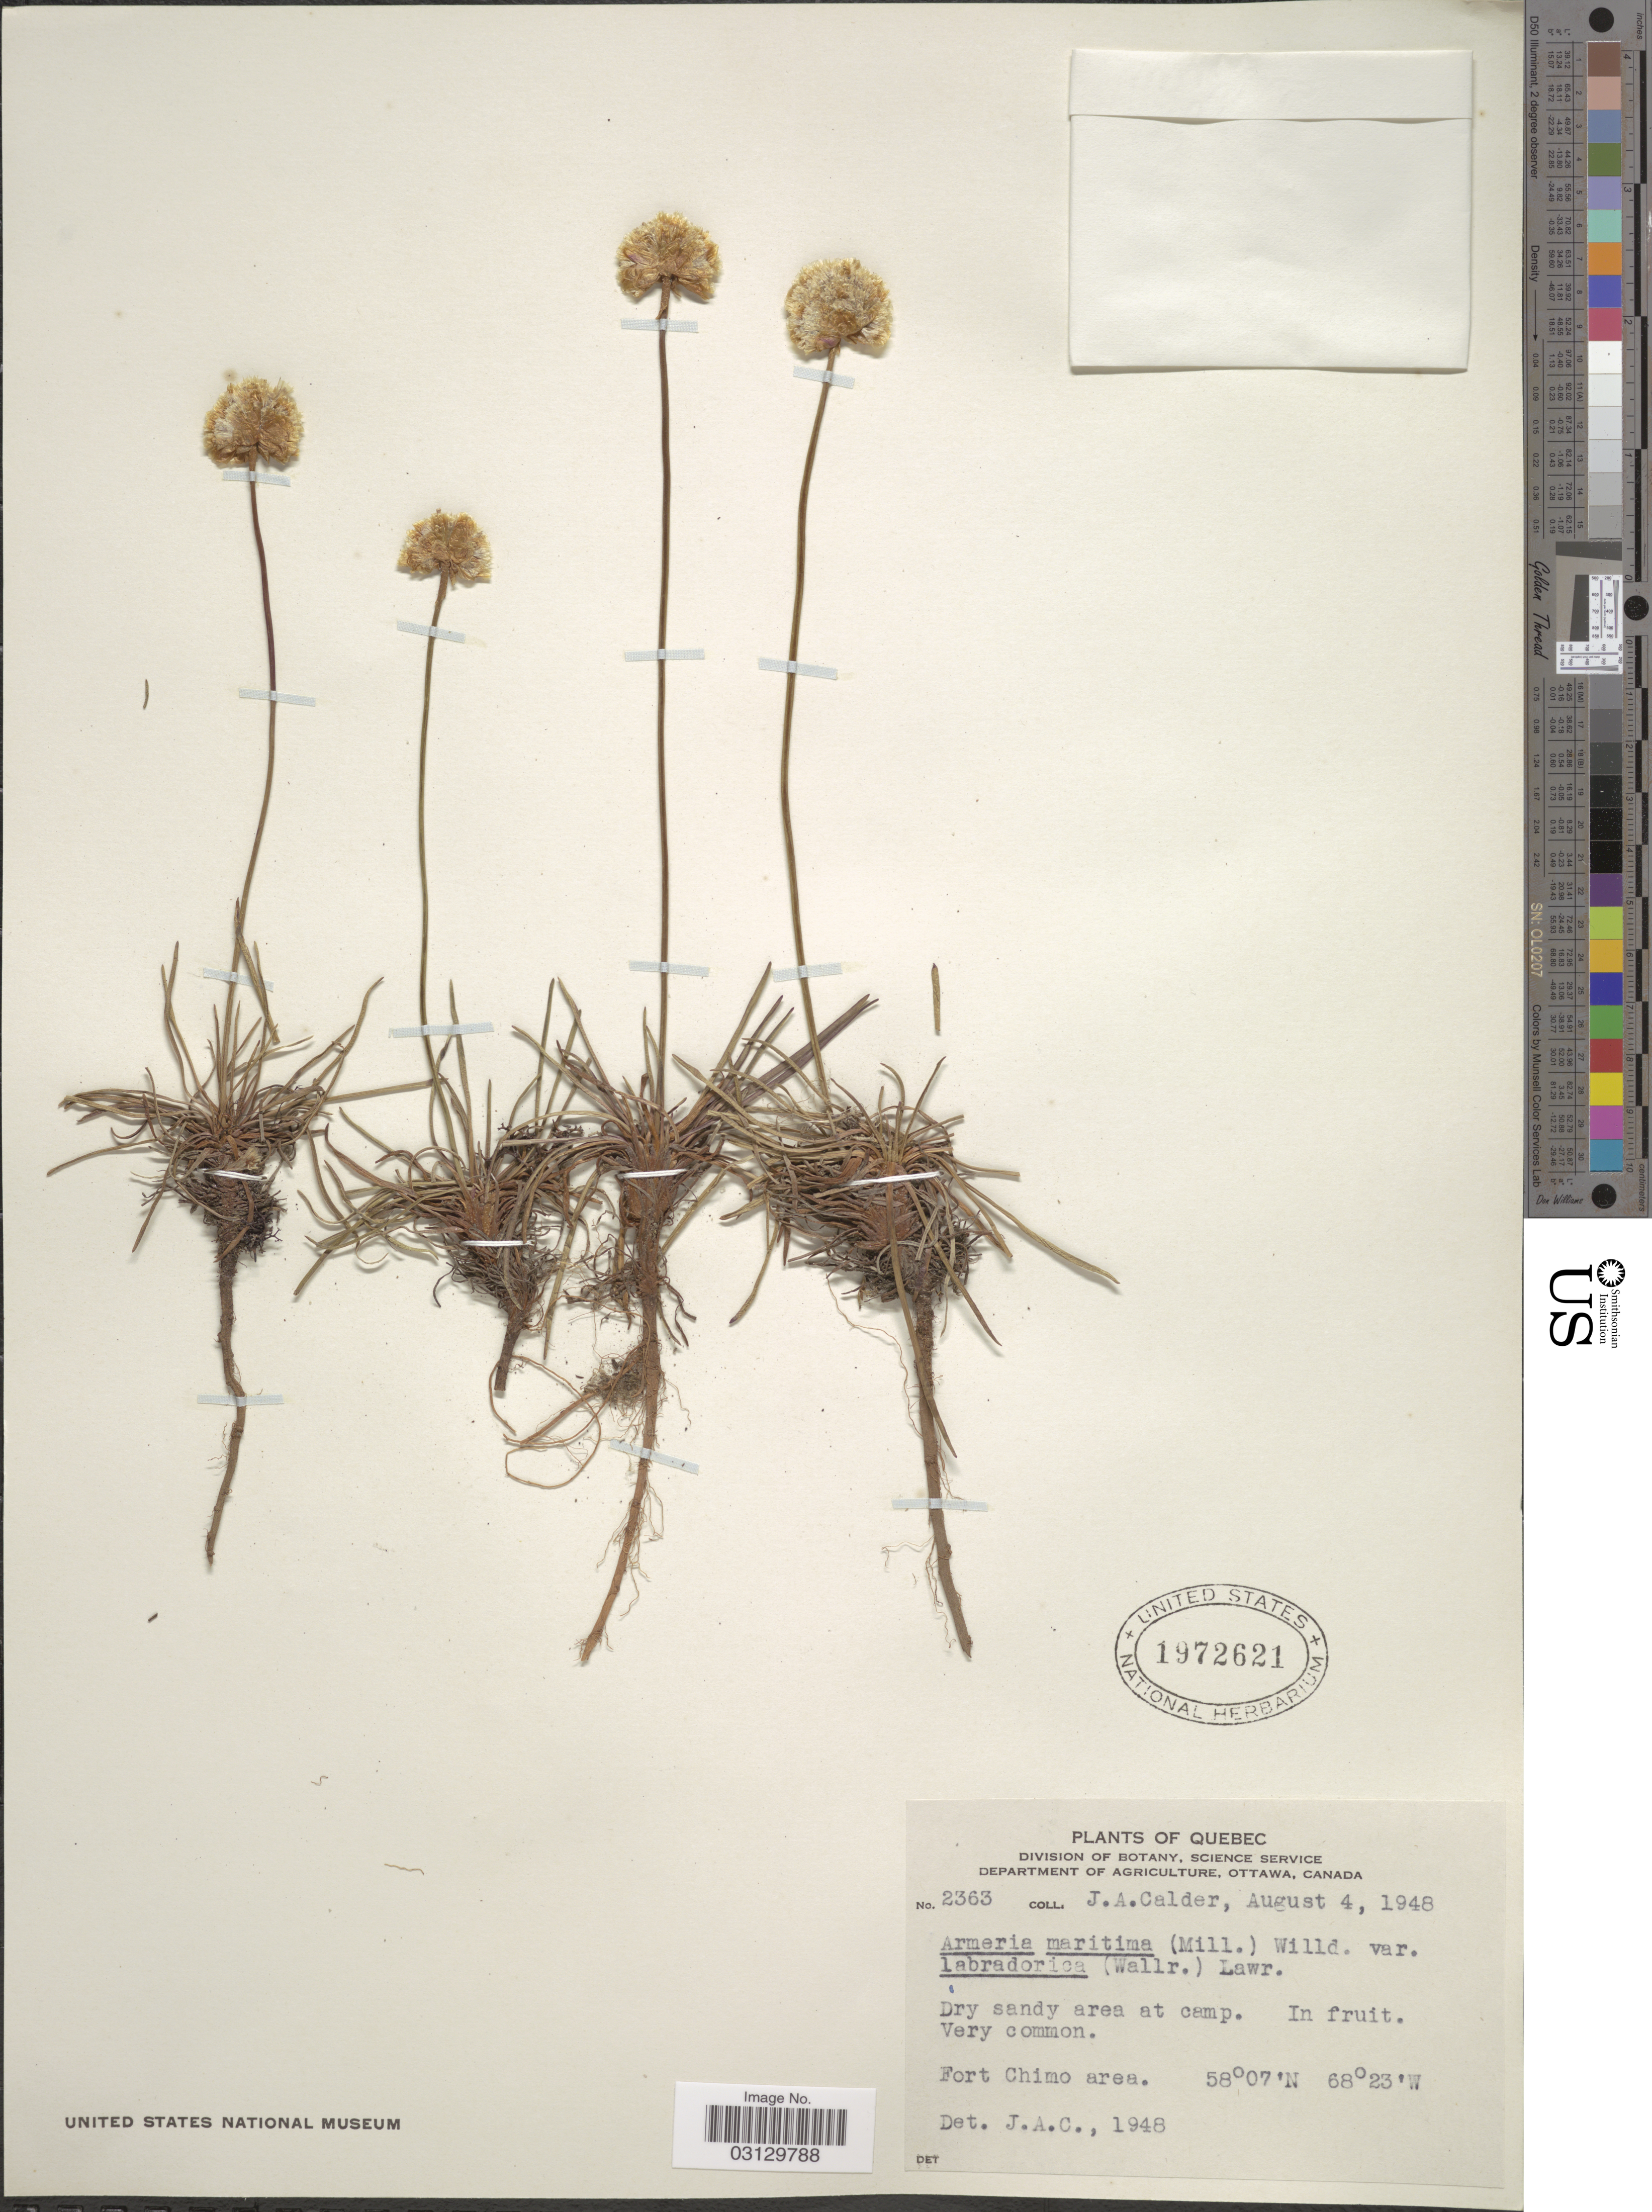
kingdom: Plantae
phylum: Tracheophyta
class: Magnoliopsida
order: Caryophyllales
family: Plumbaginaceae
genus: Armeria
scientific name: Armeria maritima subsp. sibirica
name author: (Turcz. ex Boiss.) Nyman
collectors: J. A. Calder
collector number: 2363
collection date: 1948-08-04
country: Canada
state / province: Quebec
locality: Fort Chimo area.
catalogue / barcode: US 1972621